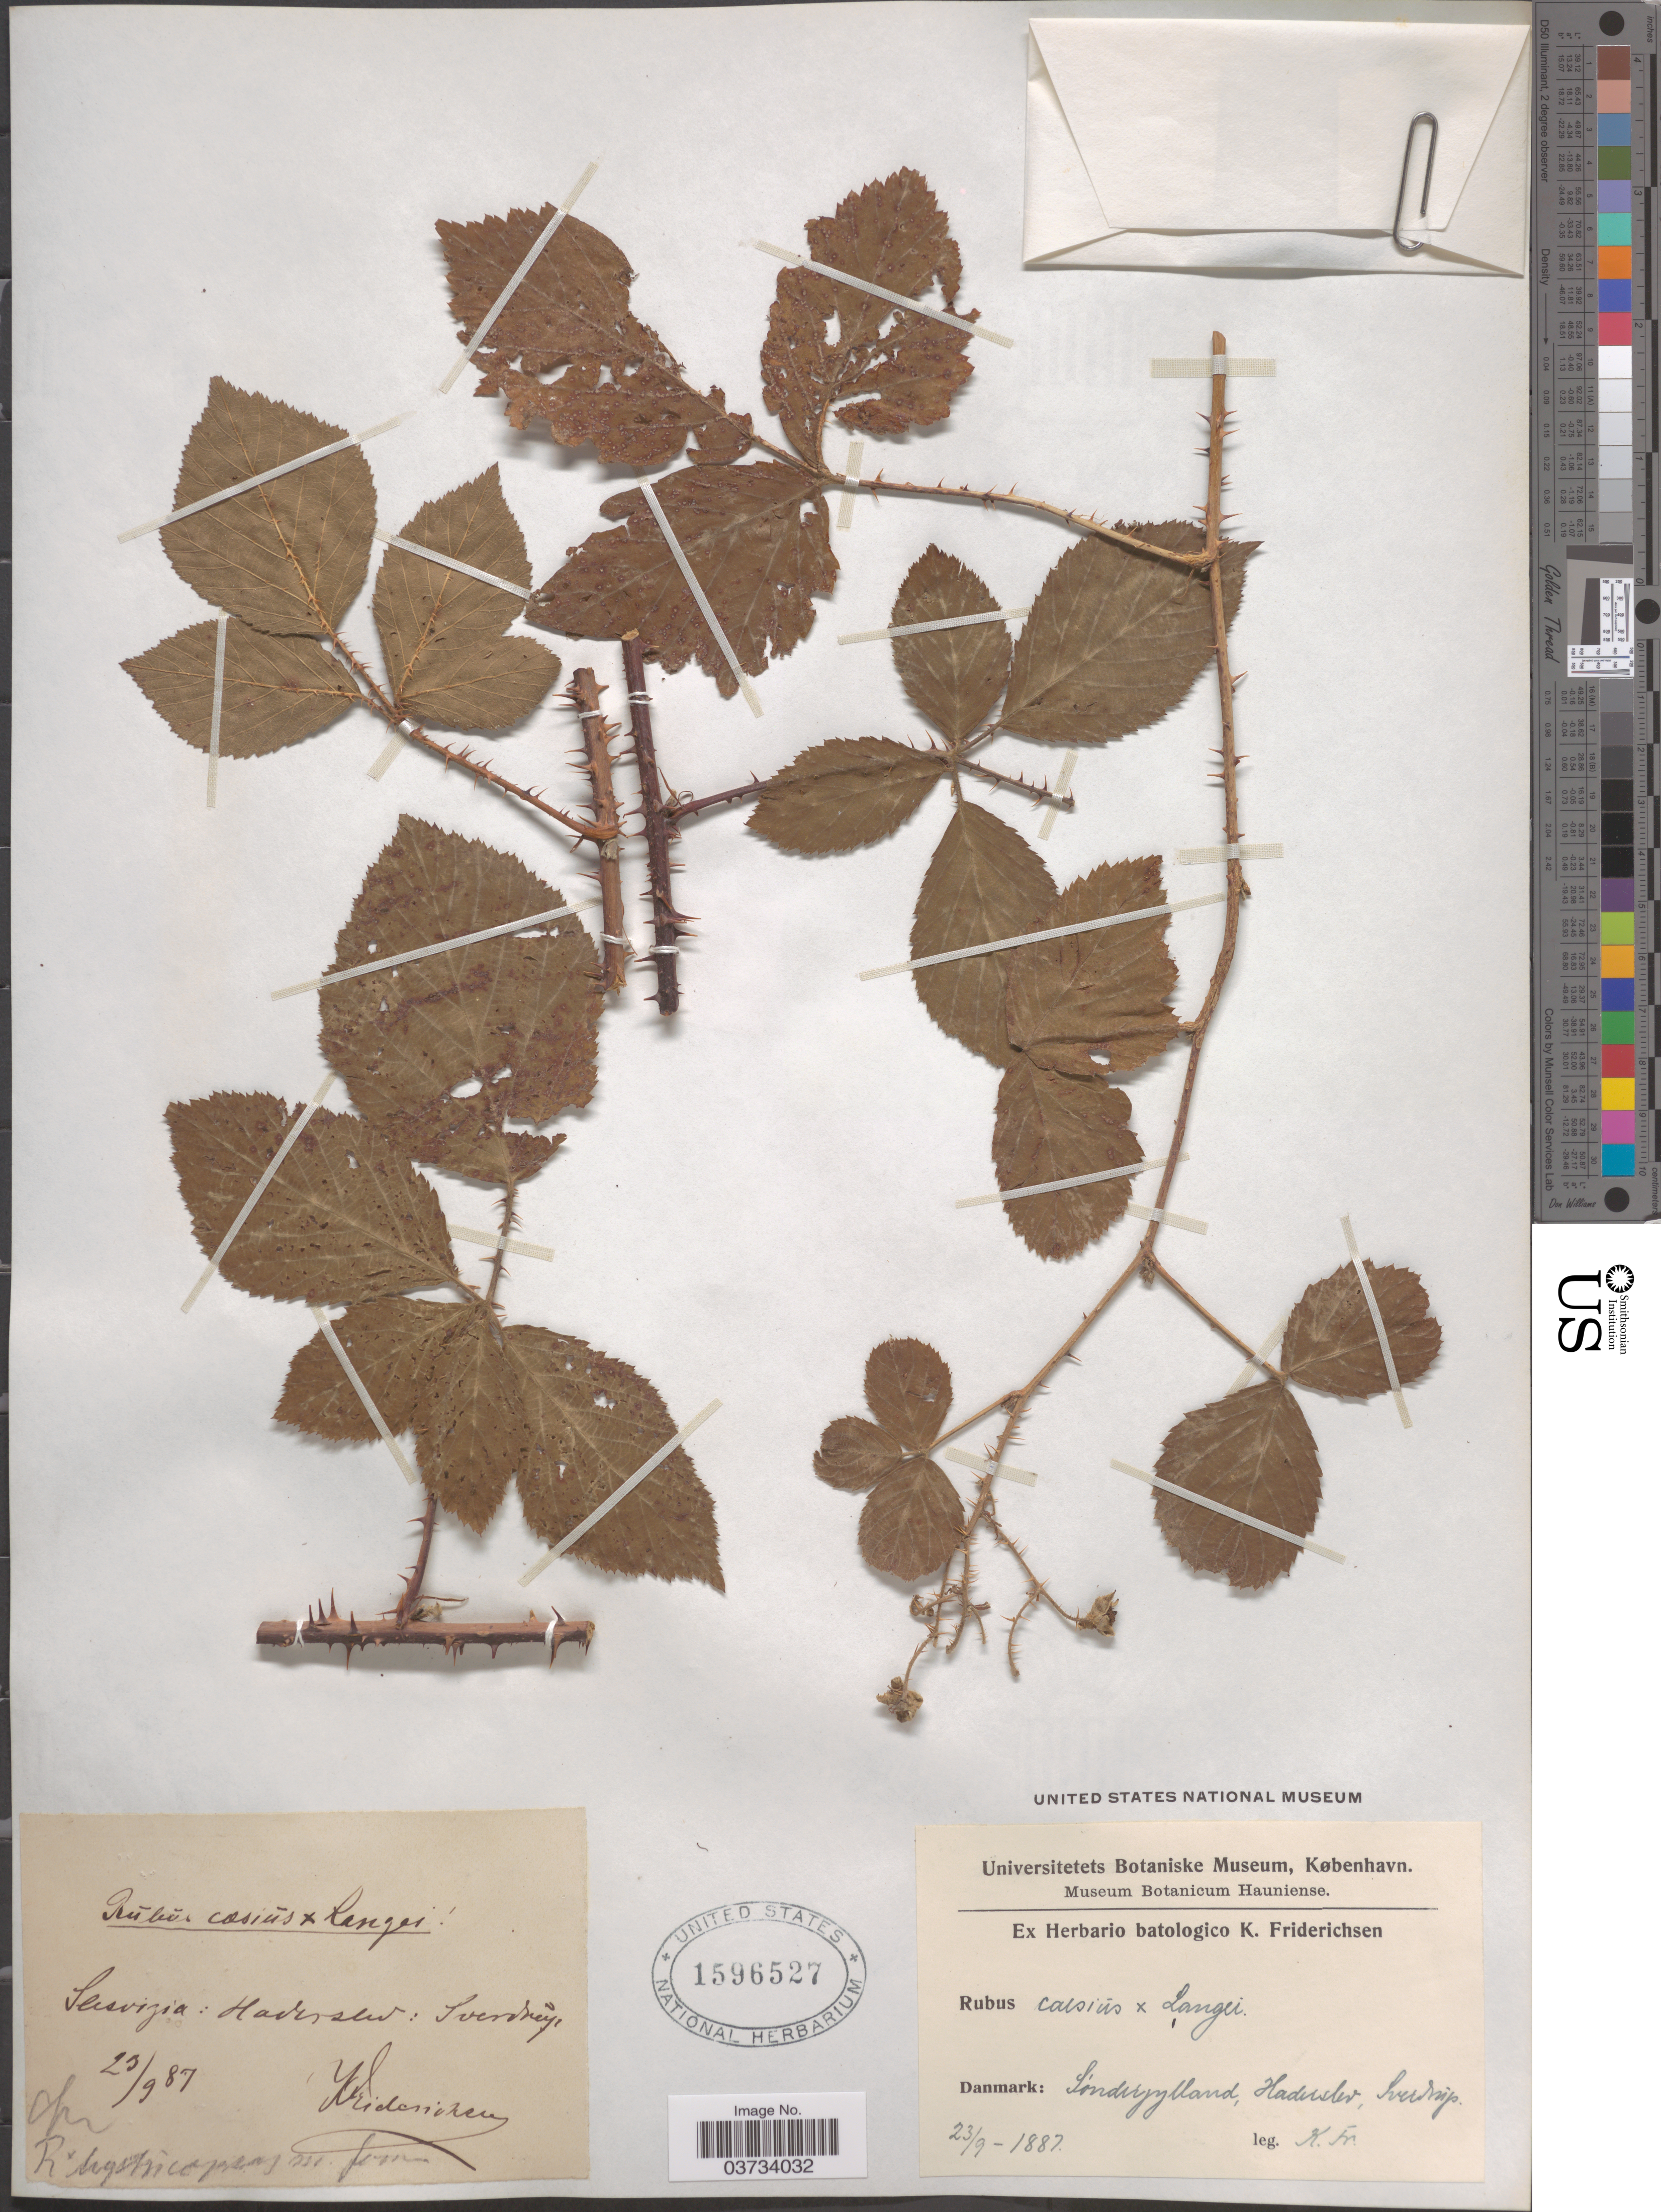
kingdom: Plantae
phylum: Tracheophyta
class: Magnoliopsida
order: Rosales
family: Rosaceae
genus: Rubus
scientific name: Rubus caesius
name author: L.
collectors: K. Friderichsen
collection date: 1887-09-23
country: Denmark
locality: Sónderjylland, Haderslev, Sverdrup.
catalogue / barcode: US 1596527